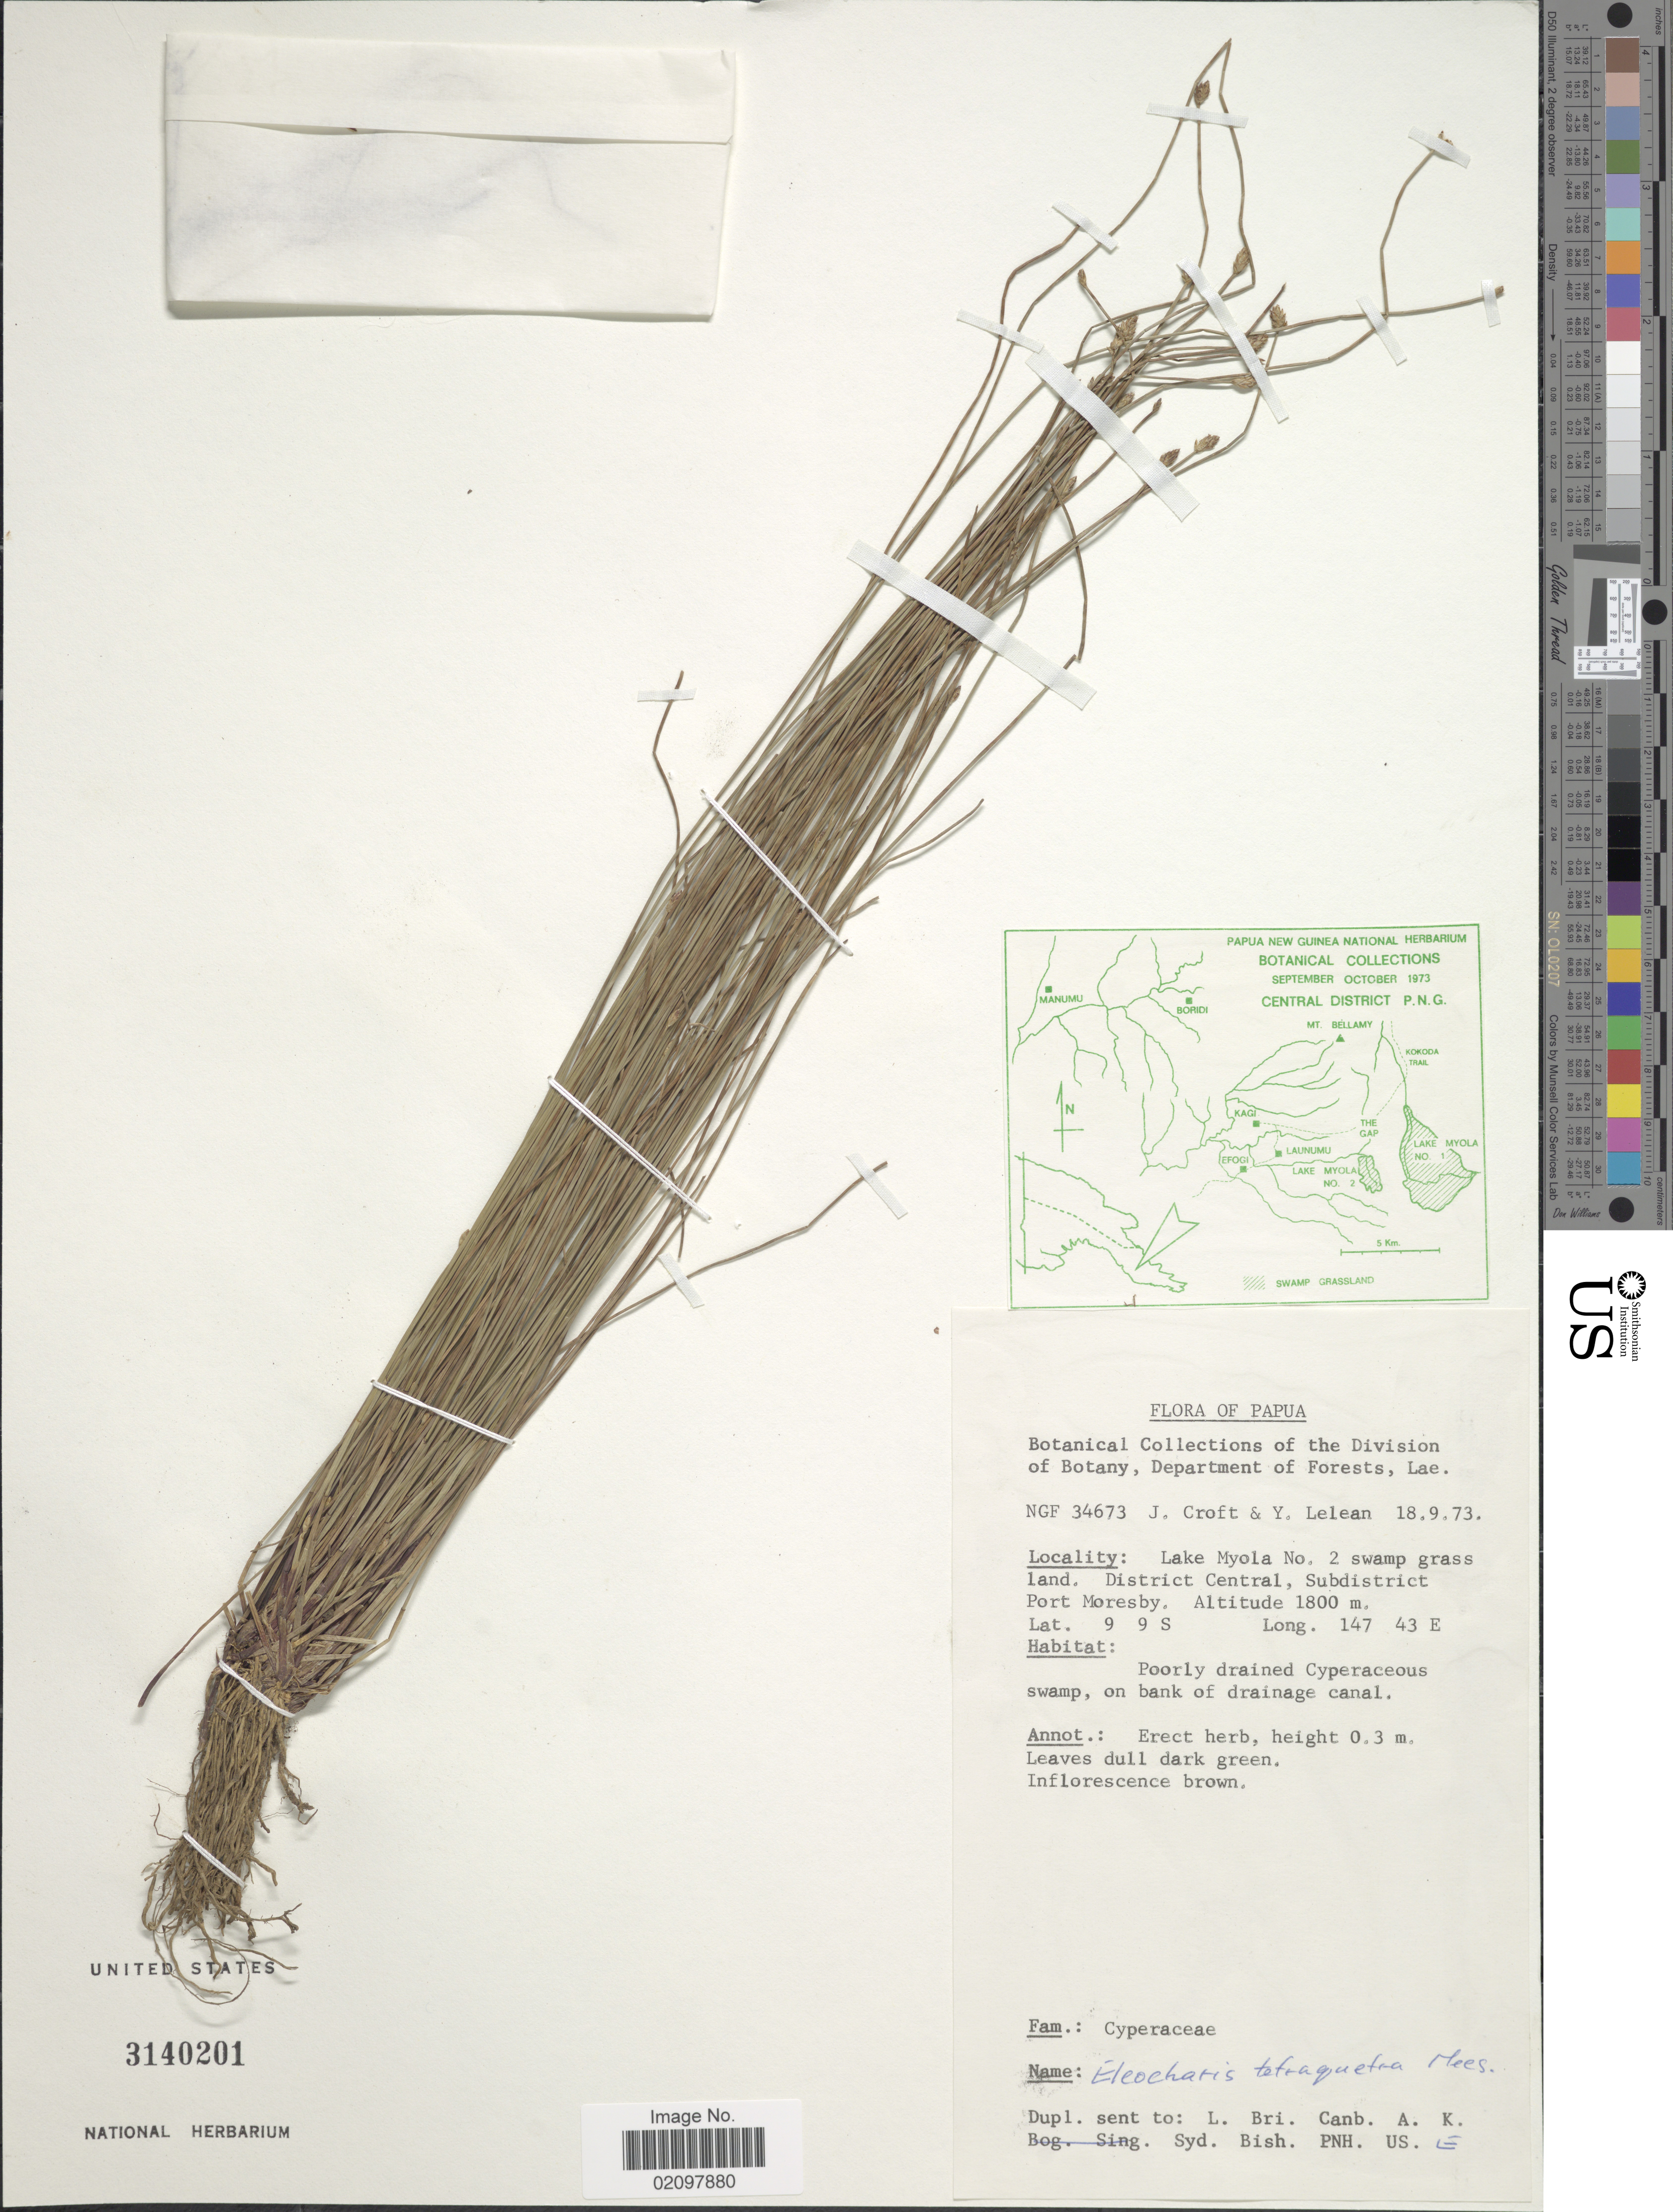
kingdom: Plantae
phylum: Tracheophyta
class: Liliopsida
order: Poales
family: Cyperaceae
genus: Eleocharis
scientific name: Eleocharis tetraquetra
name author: Nees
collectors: J. Croft & Y. Lelean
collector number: NGF34673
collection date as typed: Transcribed d/m/y: 18/9/73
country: Papua New Guinea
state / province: Central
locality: Papua. lake Myola No. 2 swamp grass land. District Central, Subdistrict Port Moresby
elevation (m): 1800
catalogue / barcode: US 3140201